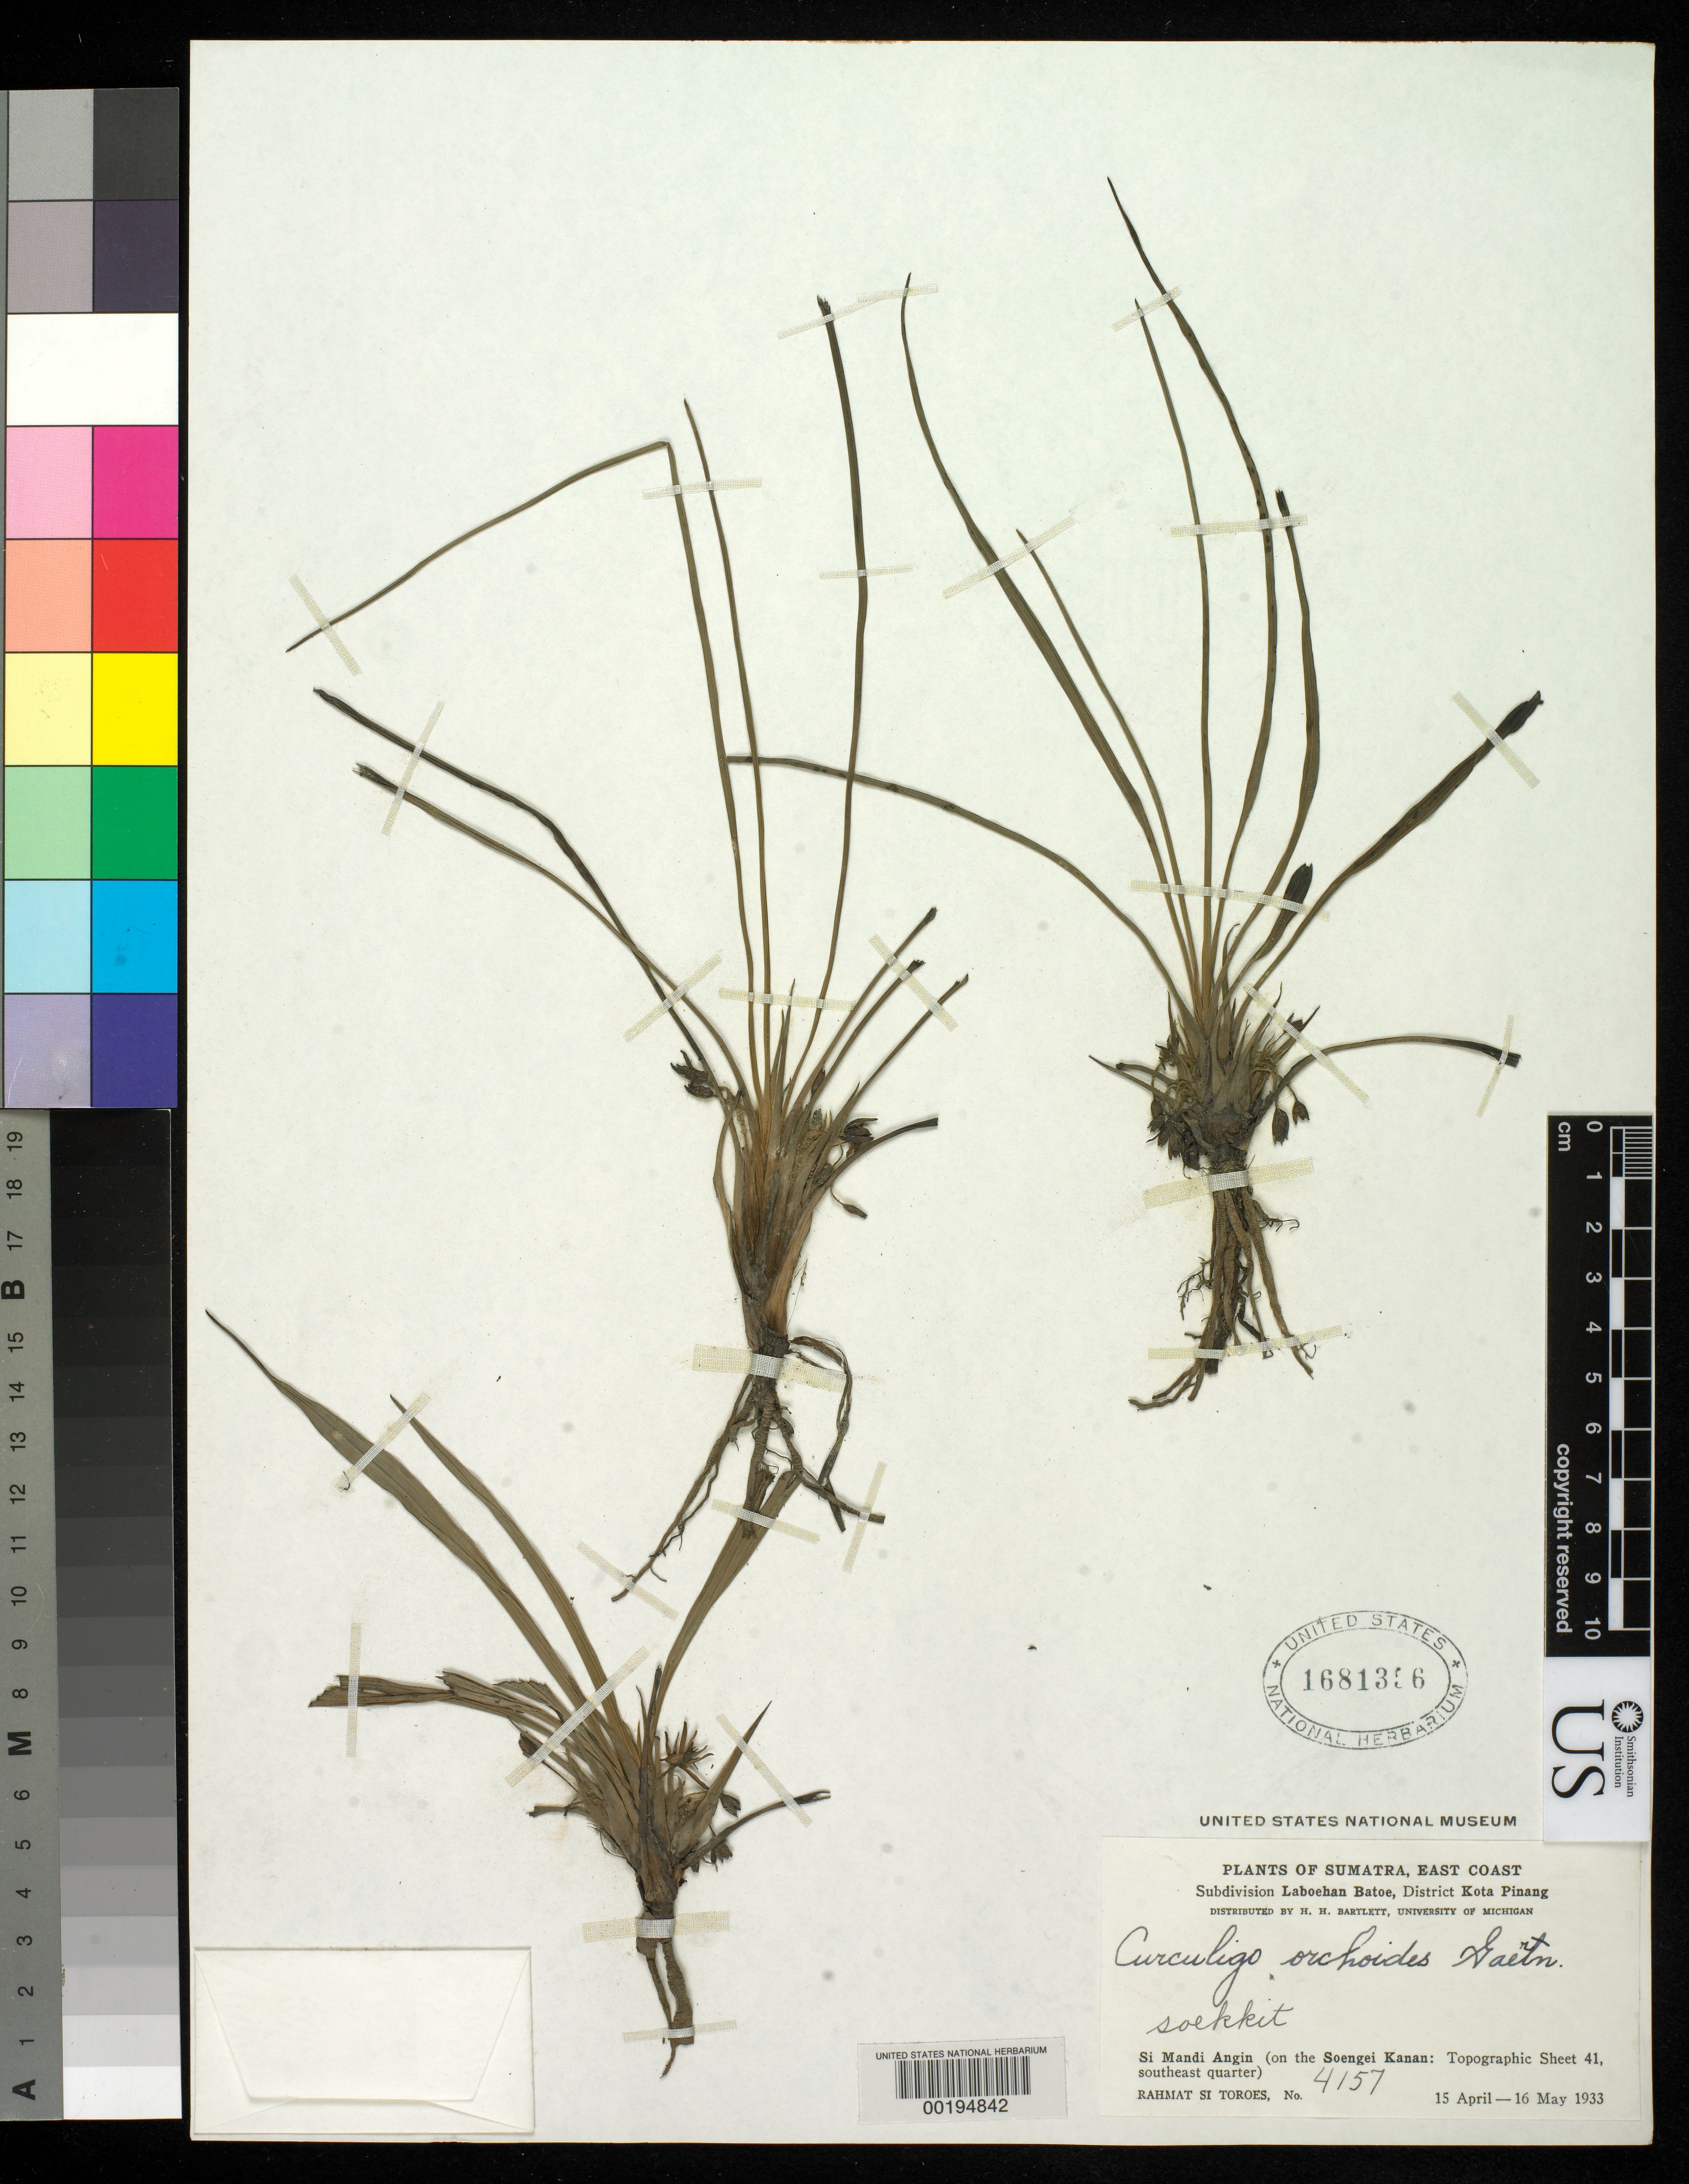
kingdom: Plantae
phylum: Tracheophyta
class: Liliopsida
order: Asparagales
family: Hypoxidaceae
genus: Curculigo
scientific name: Curculigo orchioides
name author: Gaertn.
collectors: Rahmat Si Boeea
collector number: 4157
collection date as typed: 15 Apr 1933 to 16 May 1933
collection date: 1933-04-15/1933-05-16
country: Indonesia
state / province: Sumatra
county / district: Sumatera Utara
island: Sumatra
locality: Kota pinang dist., laboehan batoe; soekkit, si mandi angin (on the soengei kanan)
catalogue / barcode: US 1681356